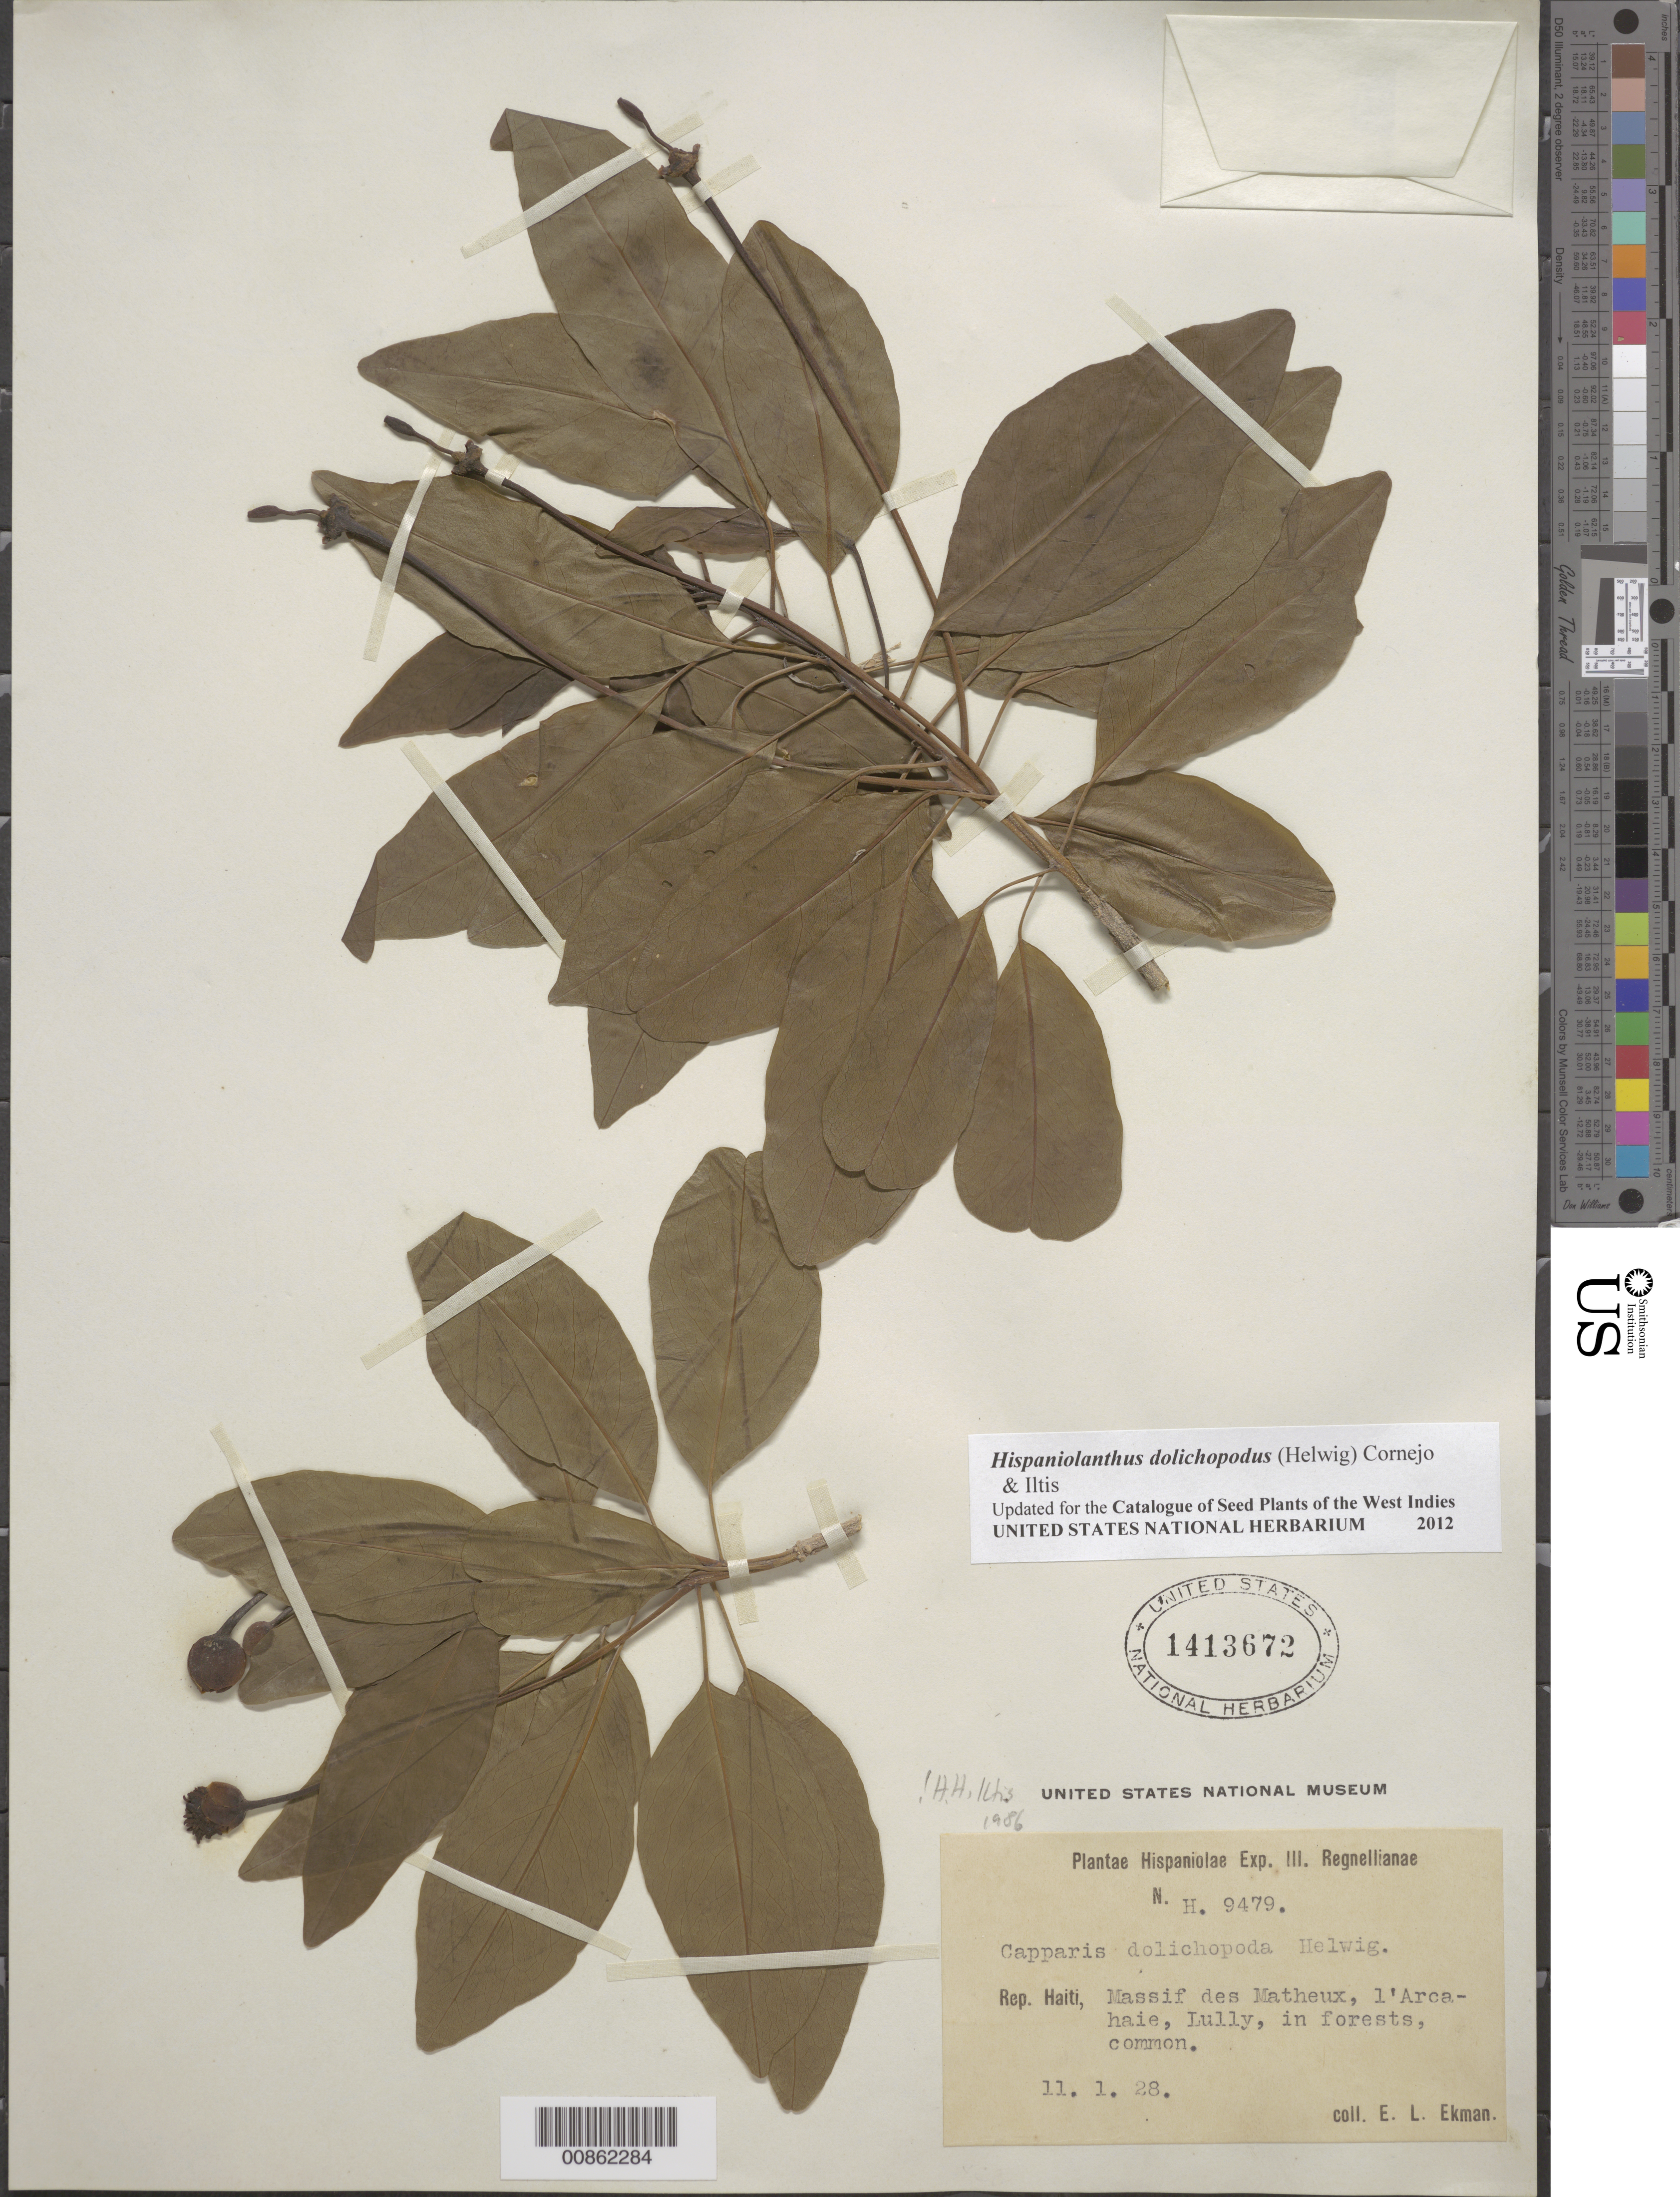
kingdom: Plantae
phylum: Tracheophyta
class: Magnoliopsida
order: Brassicales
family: Capparaceae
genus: Hispaniolanthus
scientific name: Hispaniolanthus dolichopodus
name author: (Helwig) Cornejo & Iltis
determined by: Iltis, Hugh Hellmut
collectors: E. L. Ekman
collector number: H 9479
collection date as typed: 11 Jan 1928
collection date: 1928-01-11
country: Haiti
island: Hispaniola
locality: Massif des Matheux, l'Arcahaie, Lully.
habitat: In forest.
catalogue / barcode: US 1413672